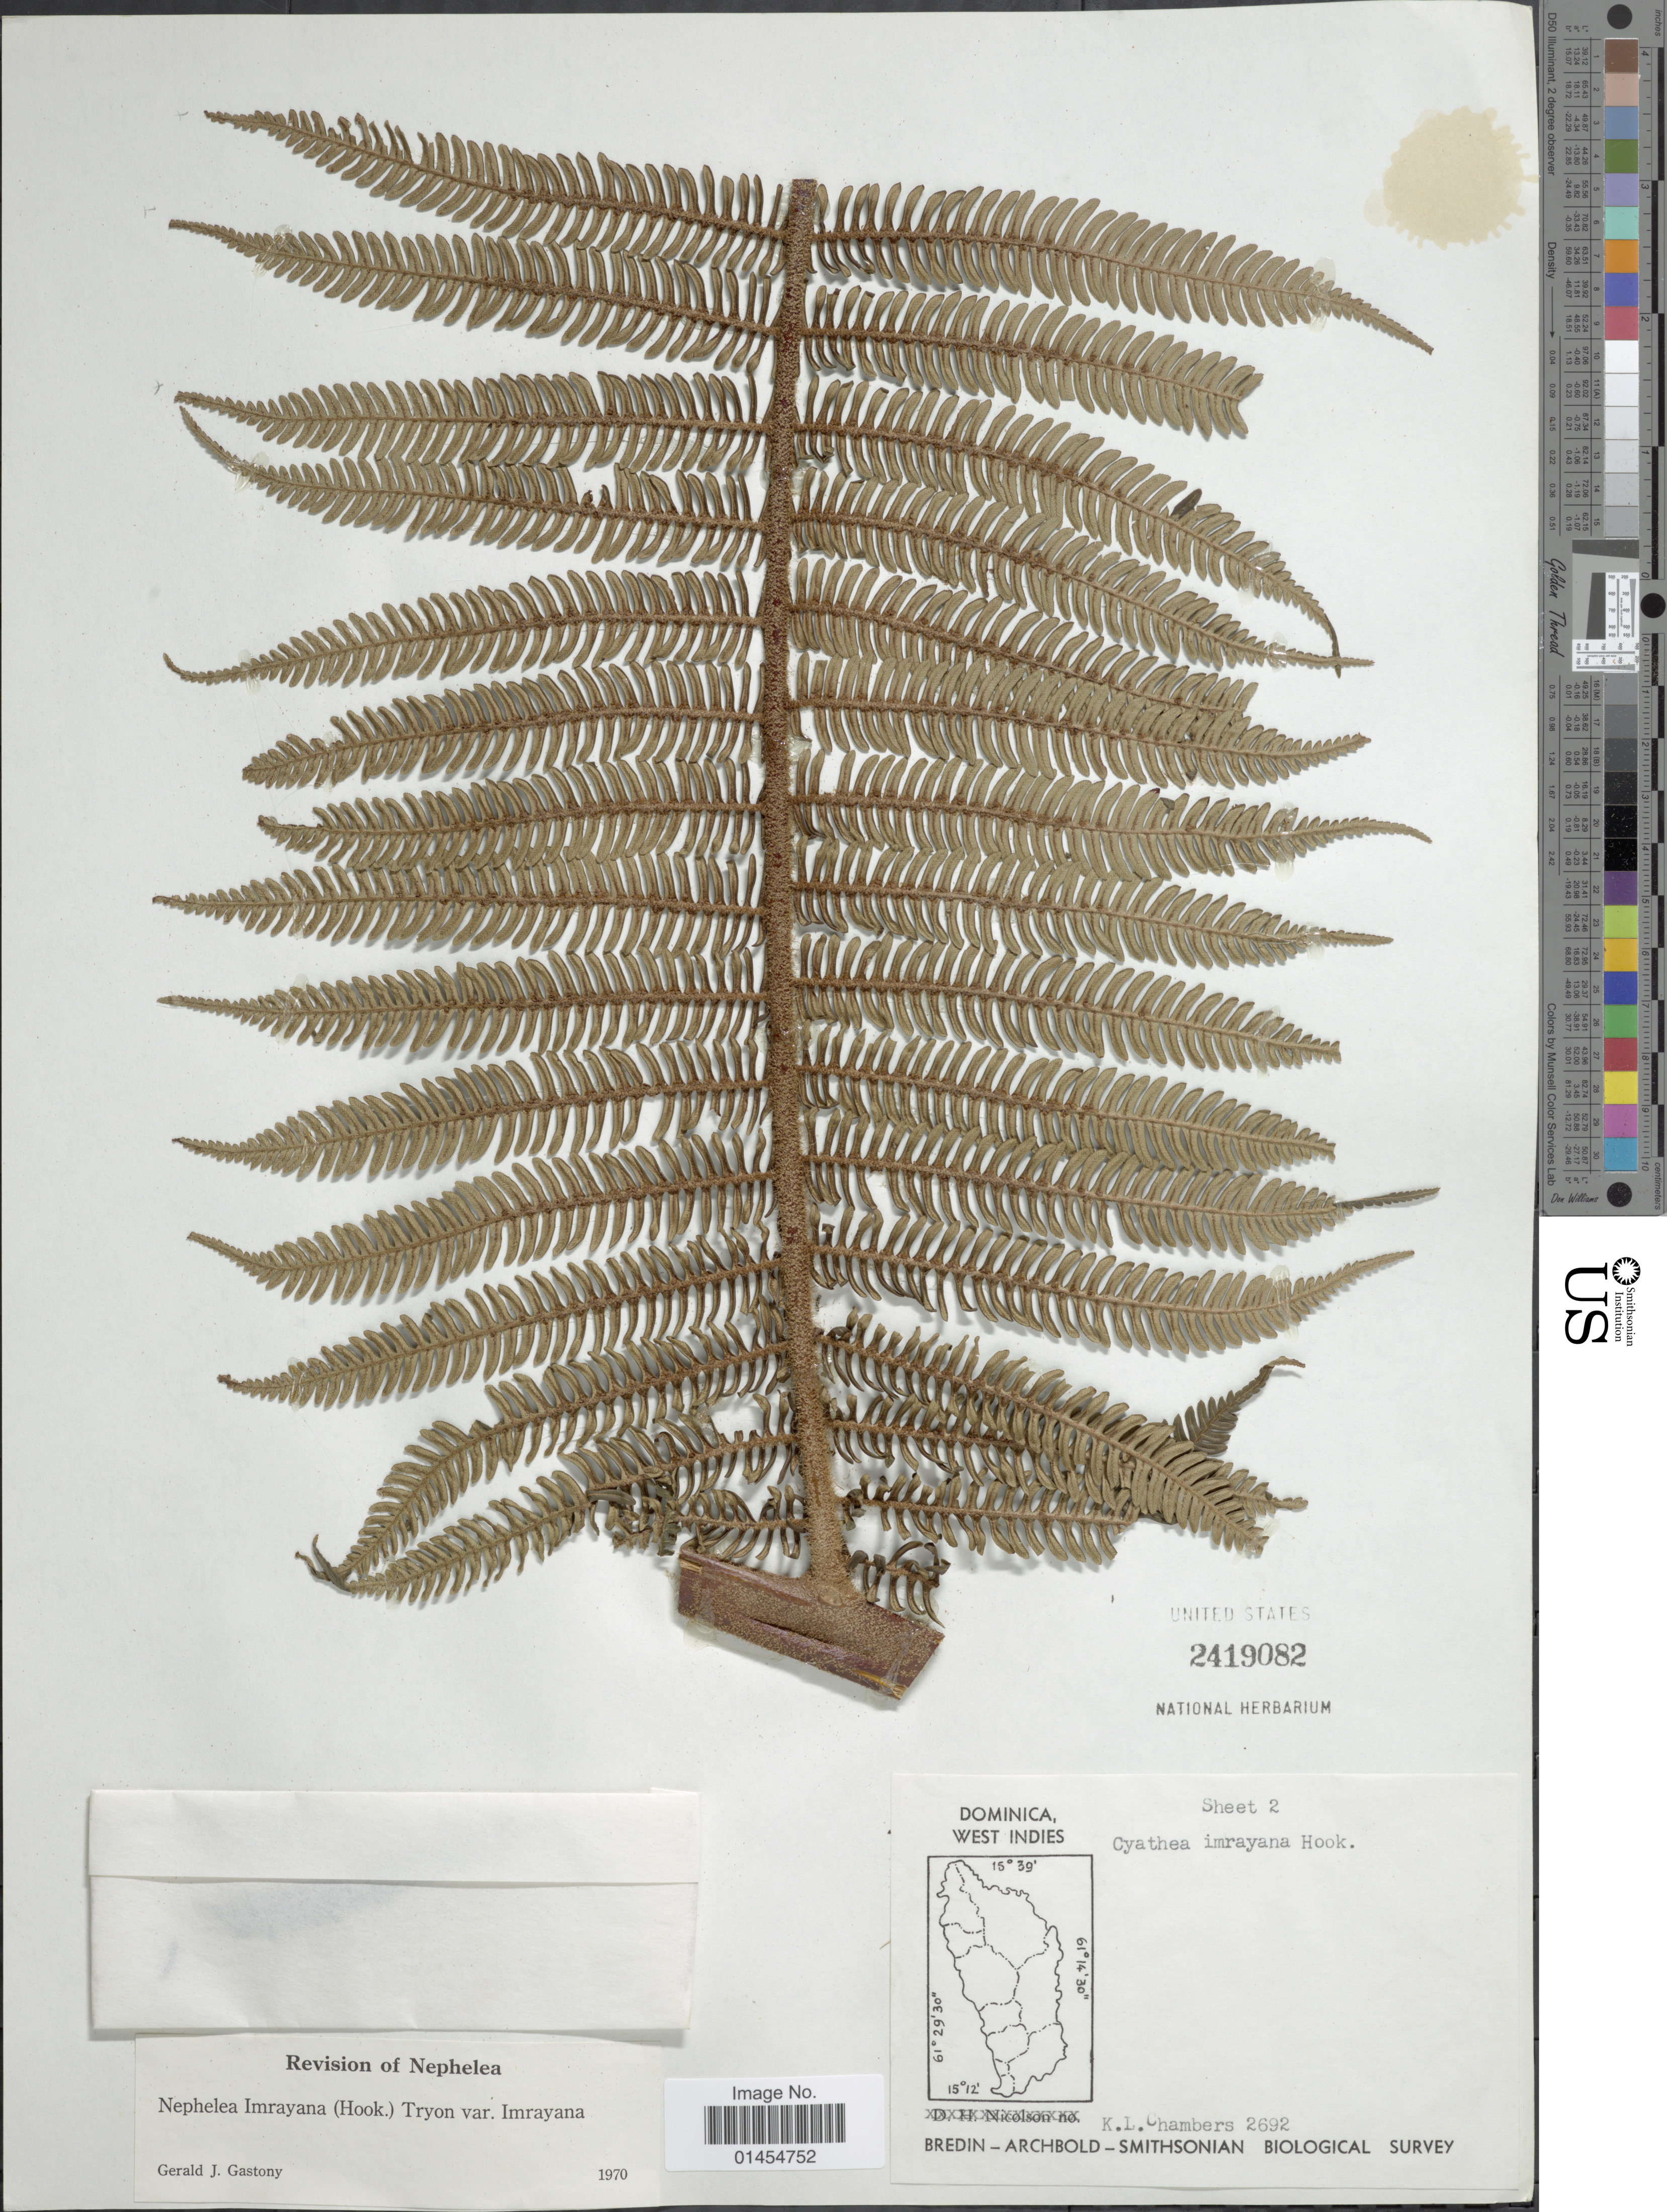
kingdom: Plantae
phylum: Tracheophyta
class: Polypodiopsida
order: Cyatheales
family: Cyatheaceae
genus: Alsophila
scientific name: Alsophila imrayana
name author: (Hook.) D.S. Conant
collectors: K. Chambers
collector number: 2692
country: Dominica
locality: West Indies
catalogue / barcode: US 2419082